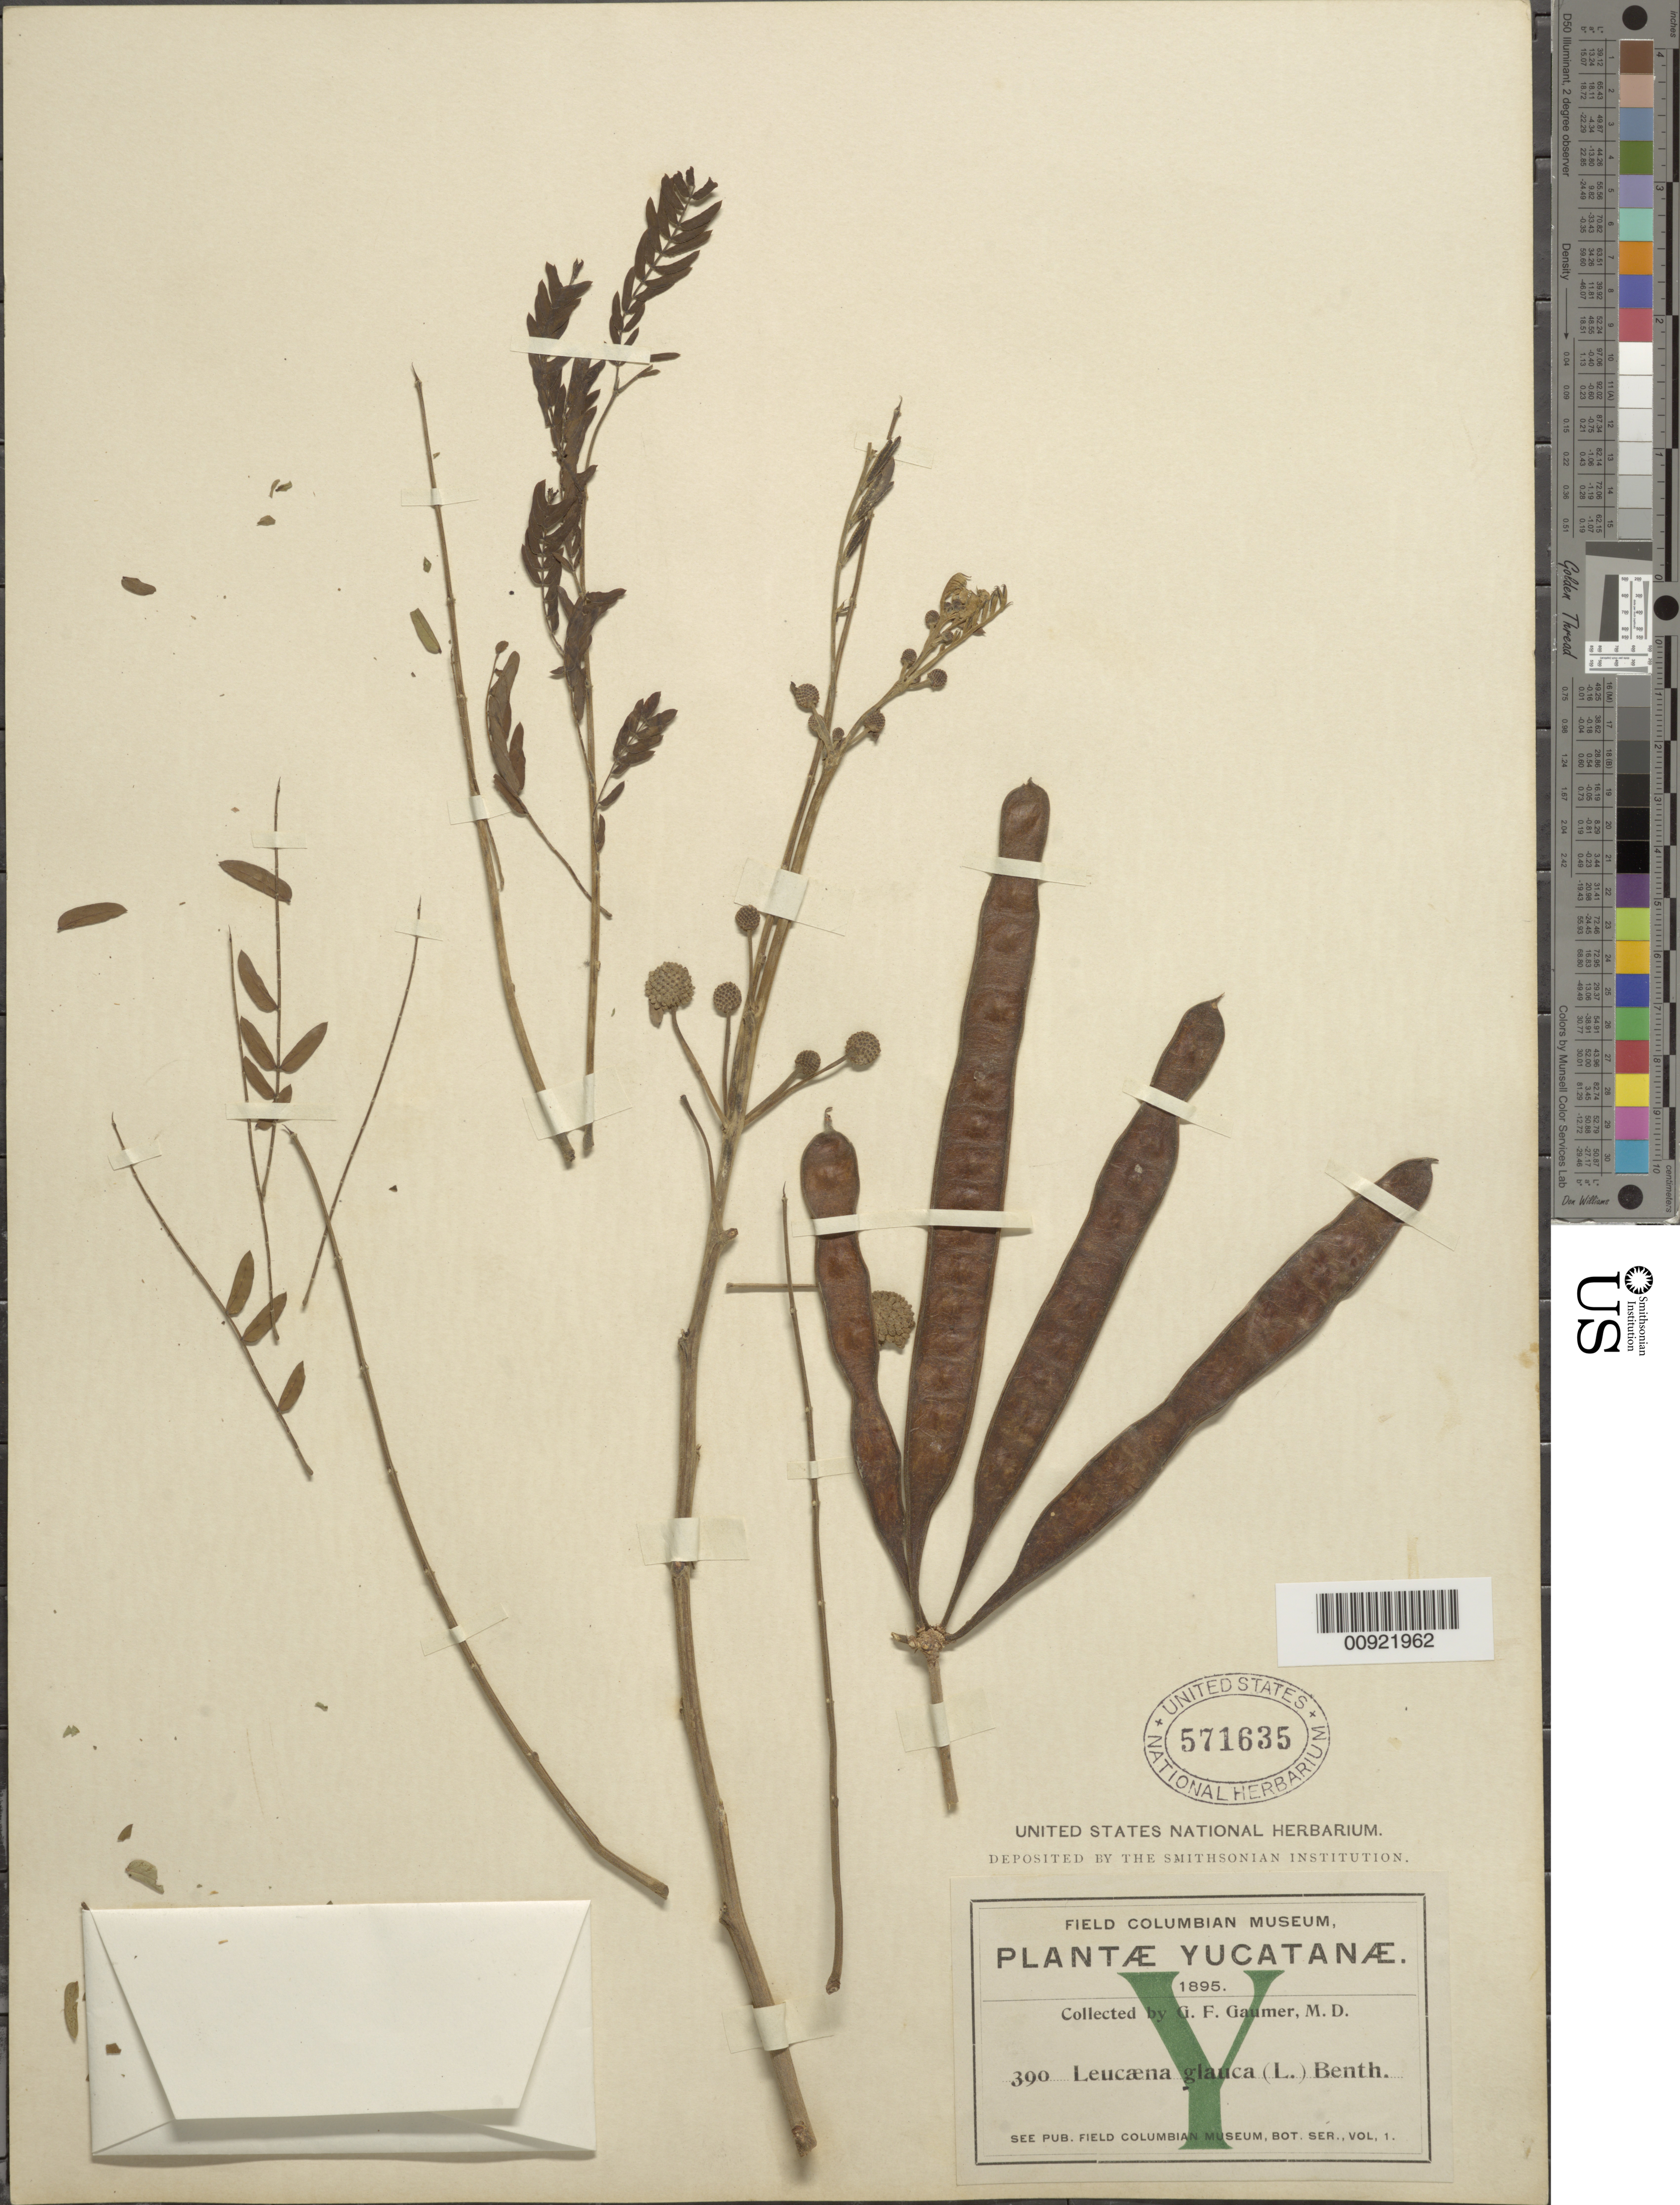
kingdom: Plantae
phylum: Tracheophyta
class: Magnoliopsida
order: Fabales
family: Fabaceae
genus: Leucaena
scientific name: Leucaena leucocephala subsp. leucocephala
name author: (Lam.) de Wit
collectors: G. F. Gaumer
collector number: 390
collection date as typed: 1895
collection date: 1895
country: Mexico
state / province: Yucatán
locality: Yucatán.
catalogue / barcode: US 571635